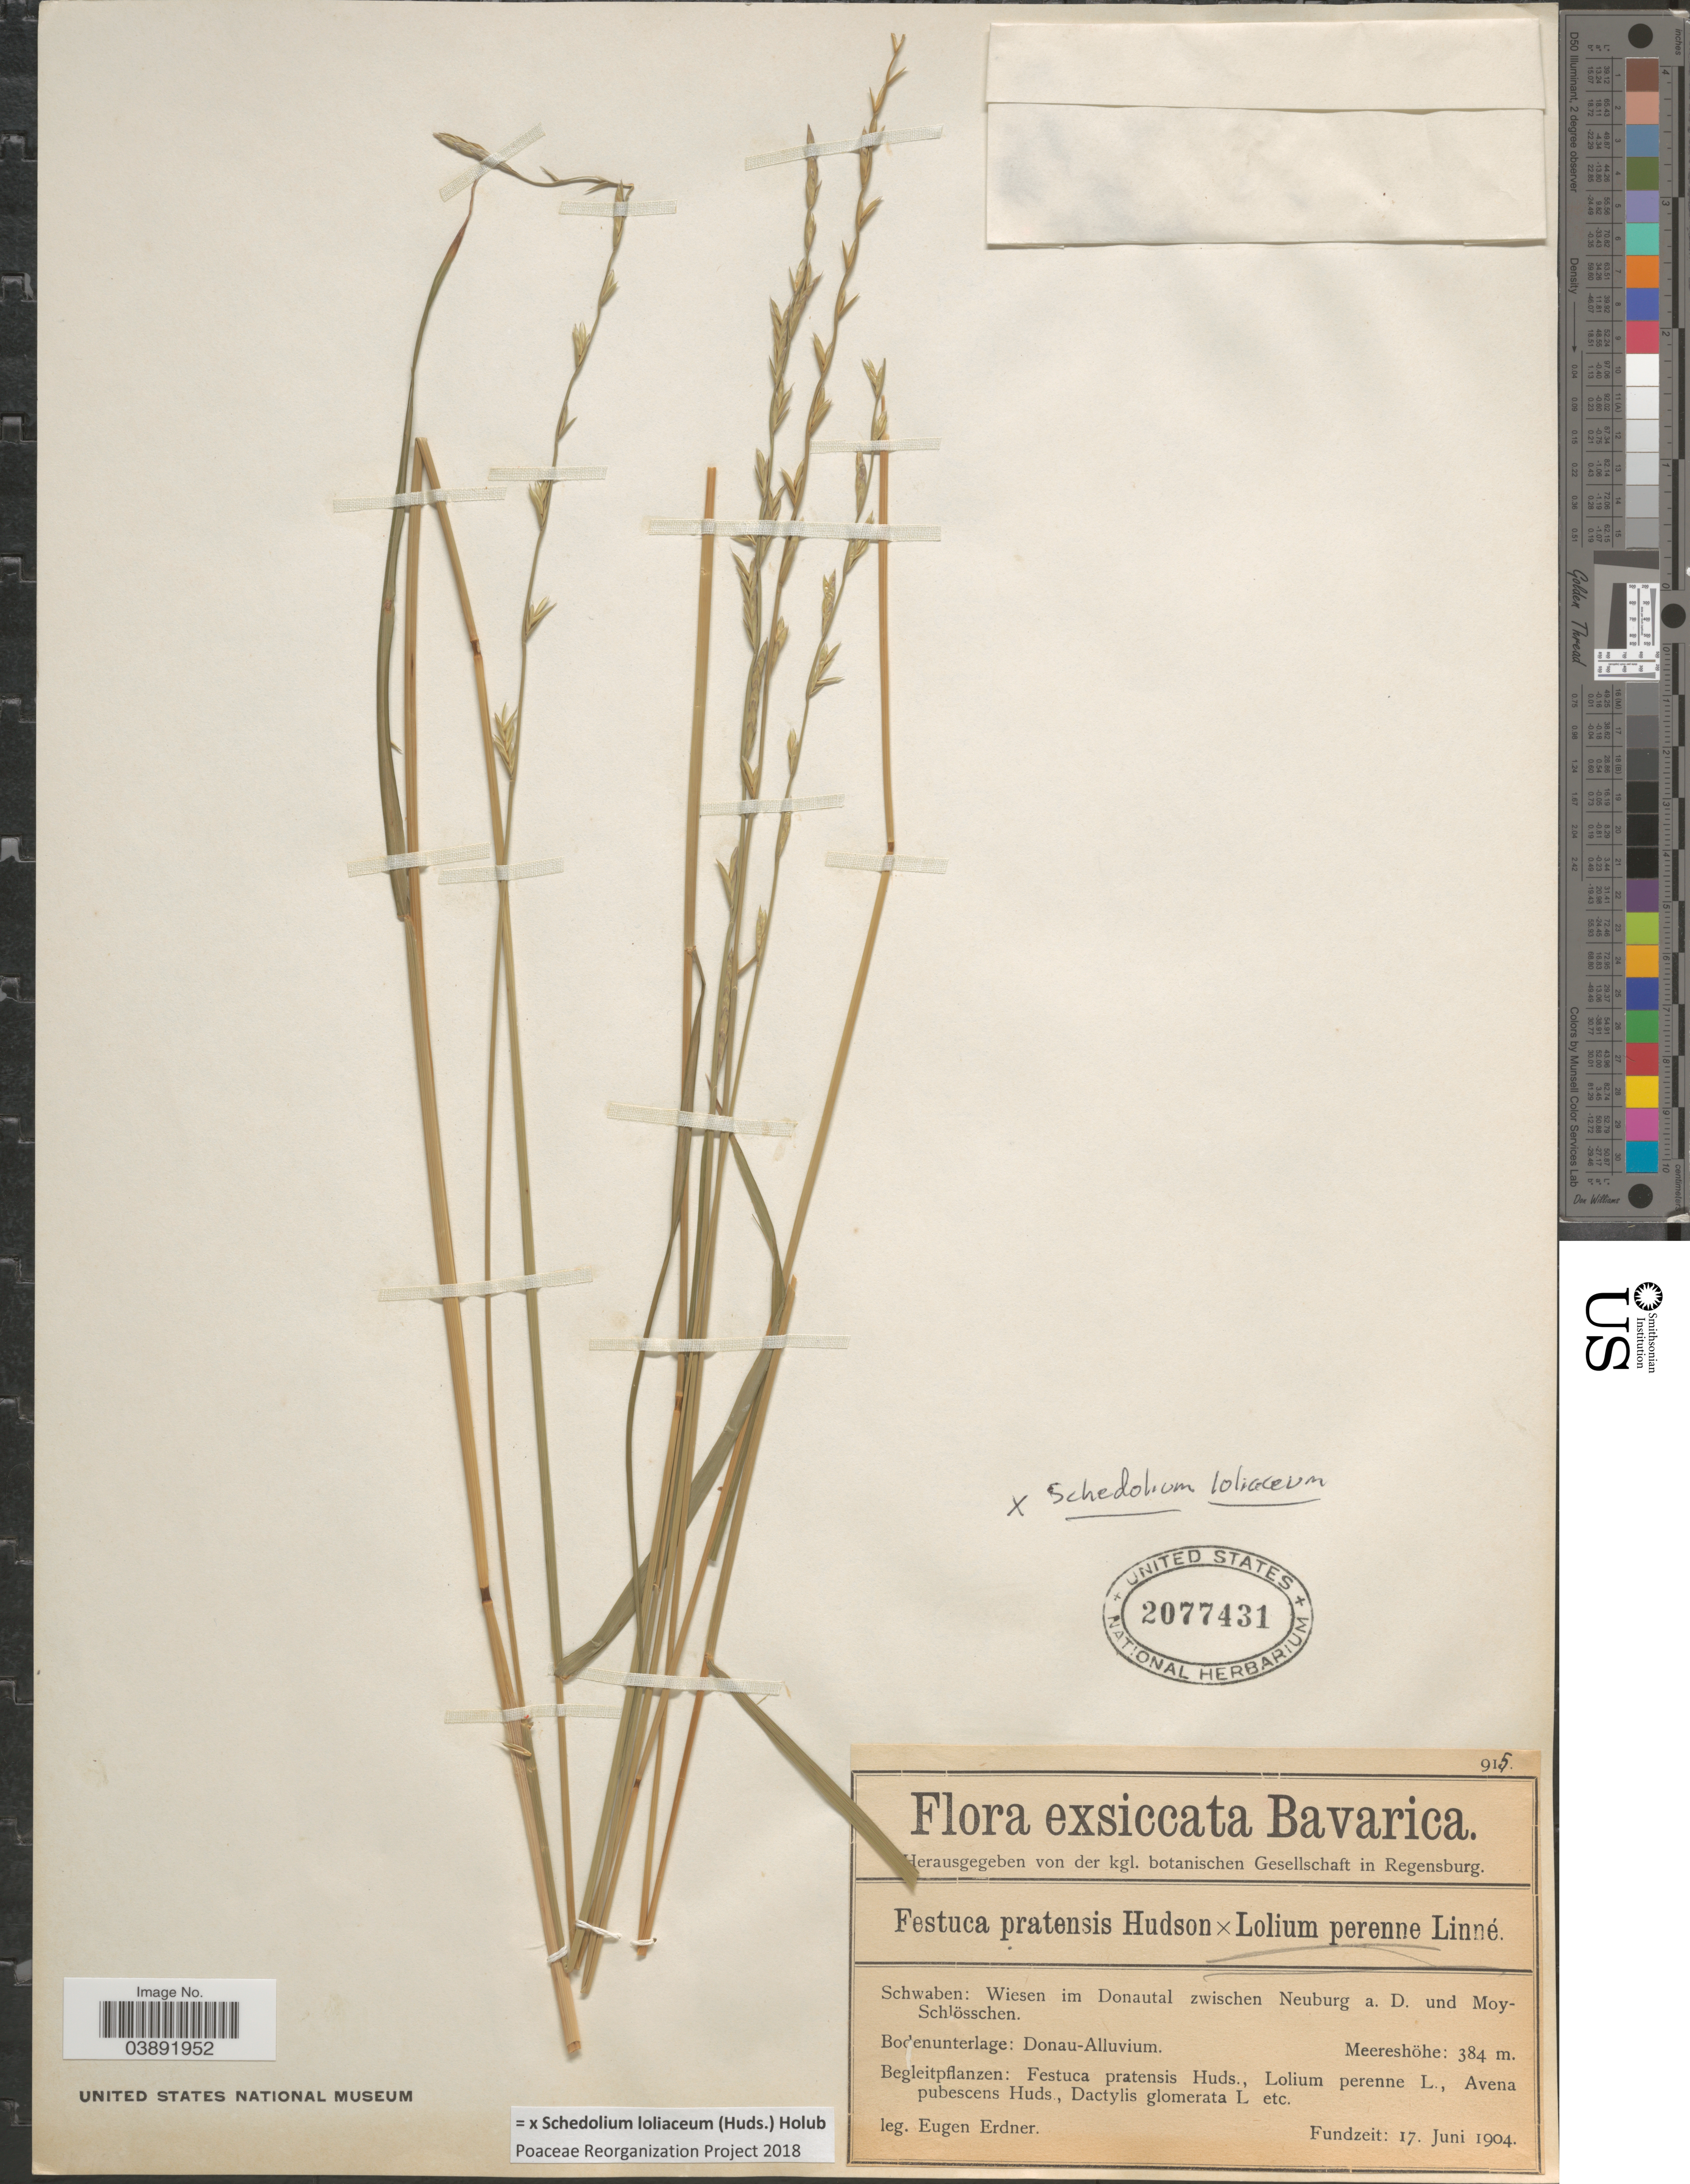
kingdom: Plantae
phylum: Tracheophyta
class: Liliopsida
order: Poales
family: Poaceae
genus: Schedolium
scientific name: Schedolium loliaceum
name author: (Huds.) Holub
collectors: E. Erdner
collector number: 915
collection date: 1904-06-17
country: Germany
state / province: Bayern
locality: Bavarica. Schwaben: Wiesen im Donautal zwischen Neuburg a. D. und Moy-Schlösschen.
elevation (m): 384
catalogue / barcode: US 2077431